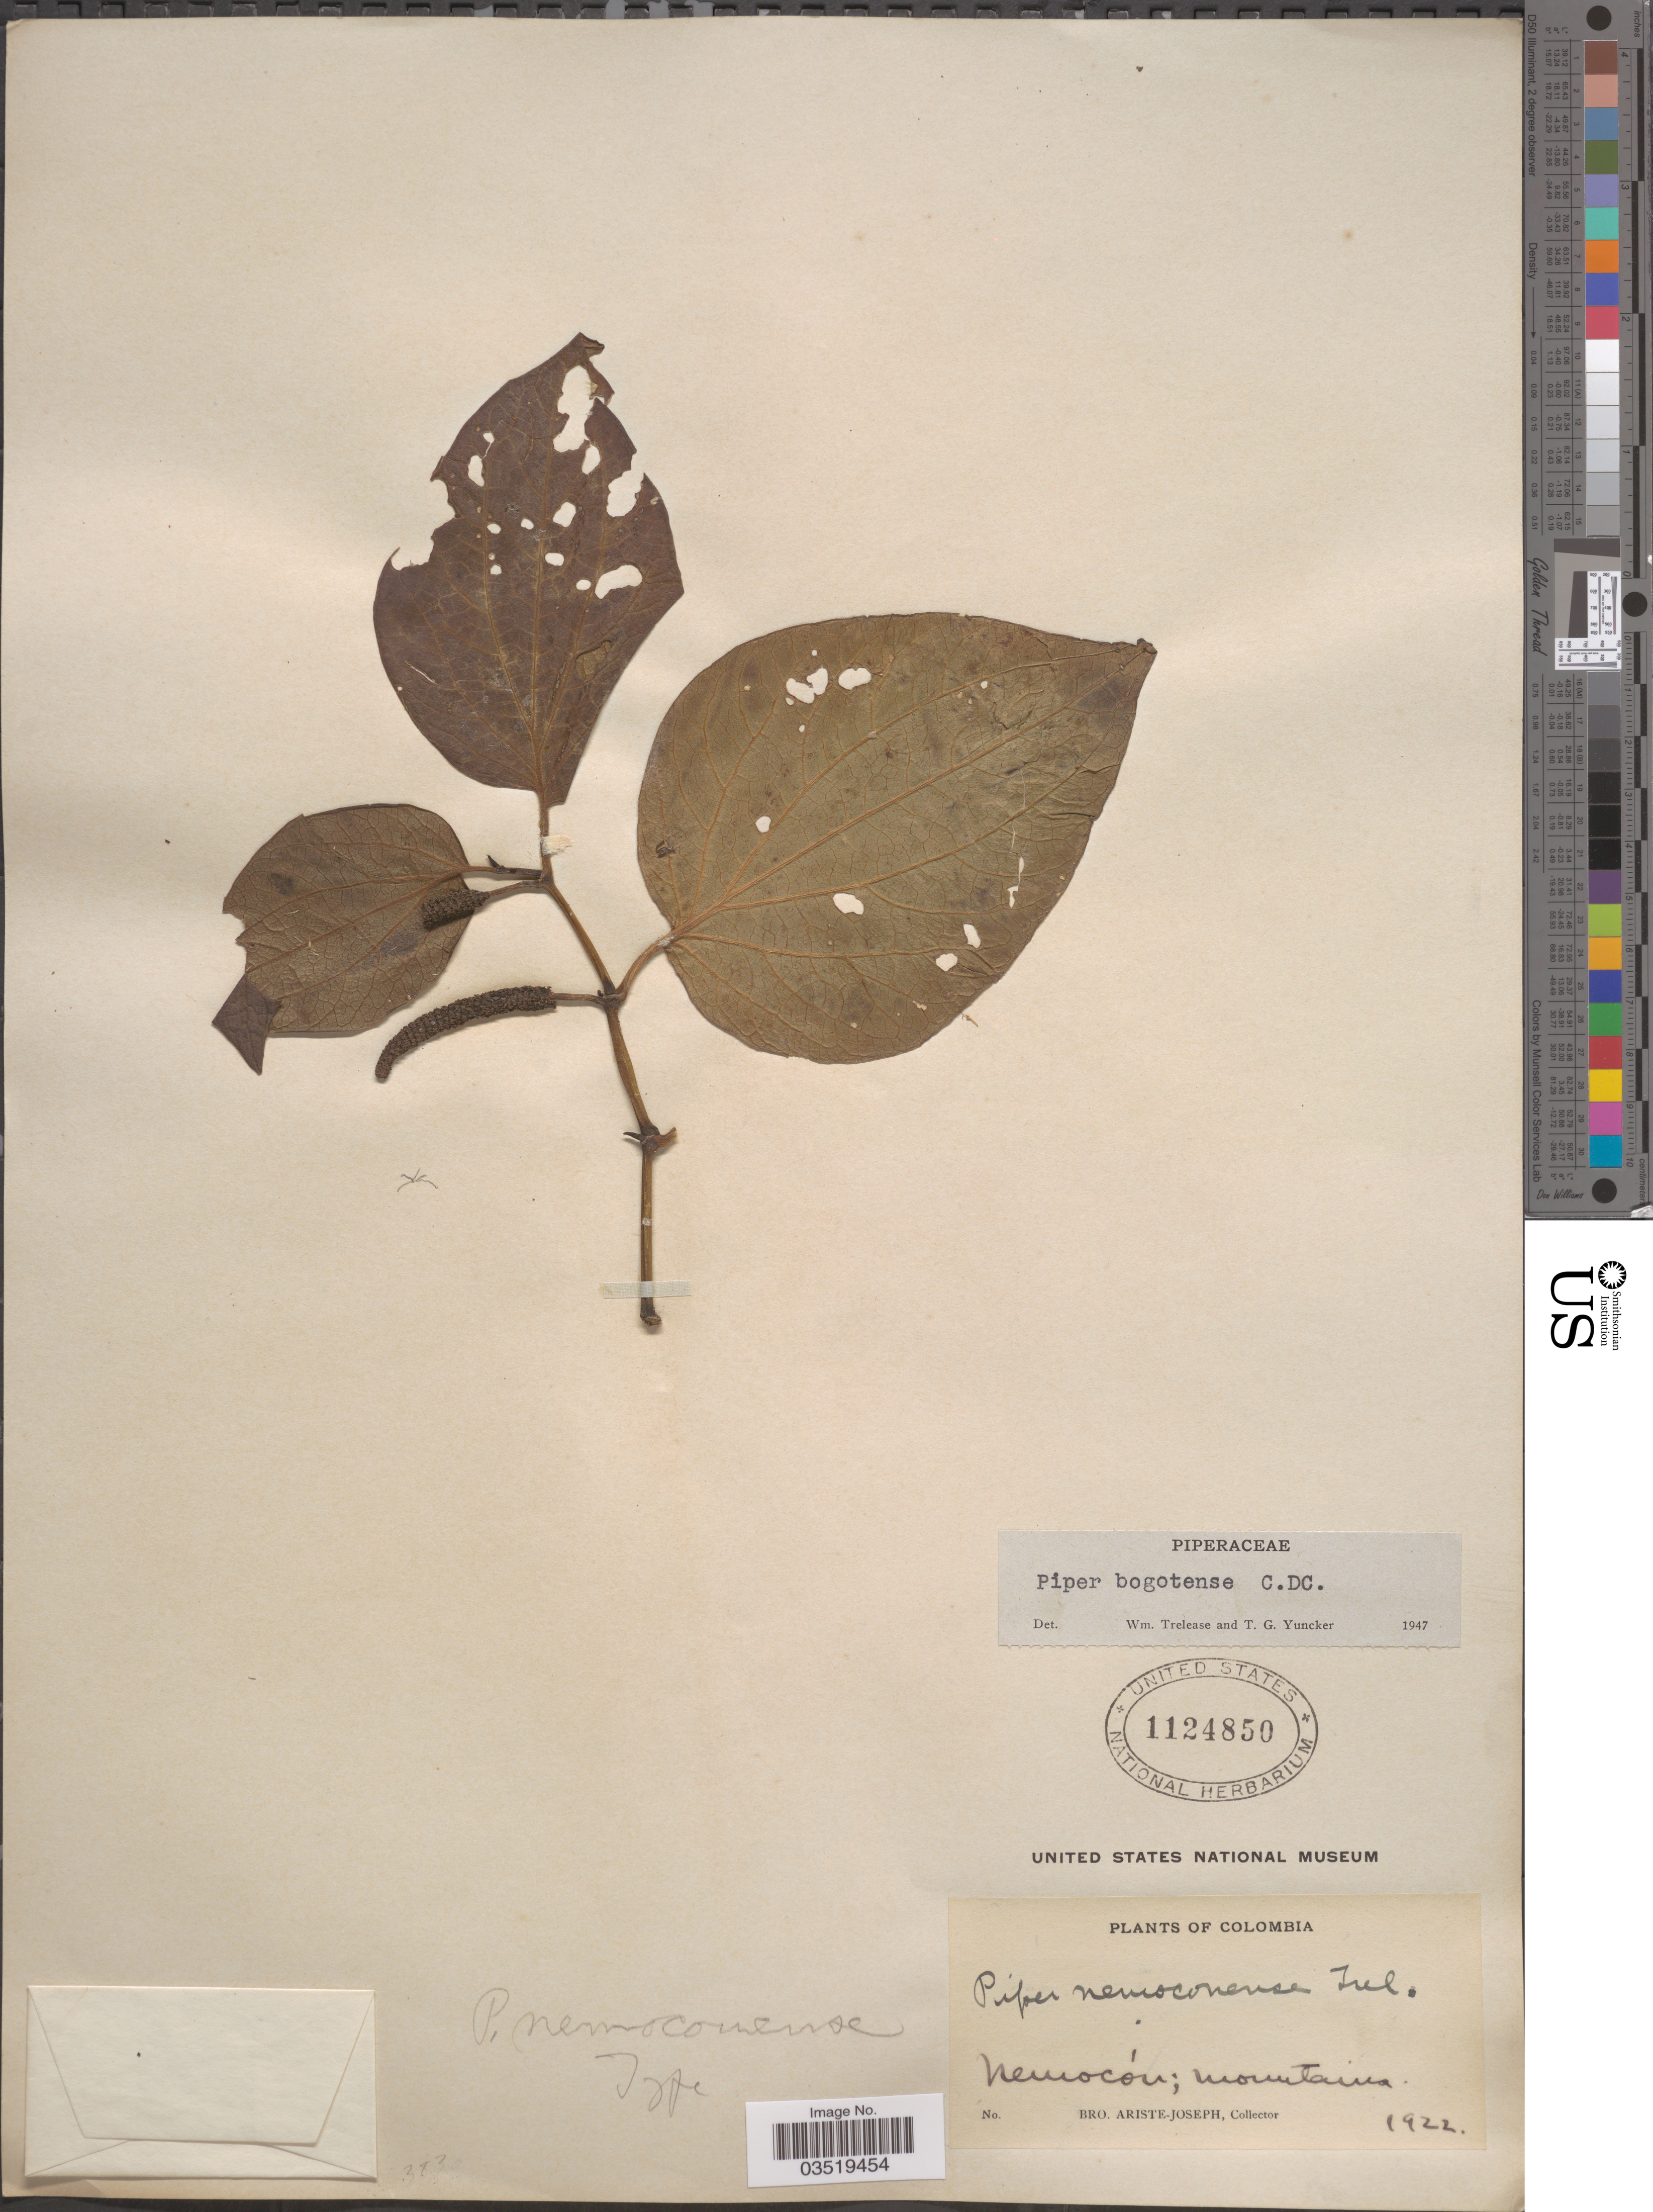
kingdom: Plantae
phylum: Tracheophyta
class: Magnoliopsida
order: Piperales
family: Piperaceae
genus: Piper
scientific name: Piper bogotense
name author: C. DC.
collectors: Bro. Ariste-Joseph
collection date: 1922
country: Colombia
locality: Nemocón; mountain.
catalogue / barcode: US 1124850